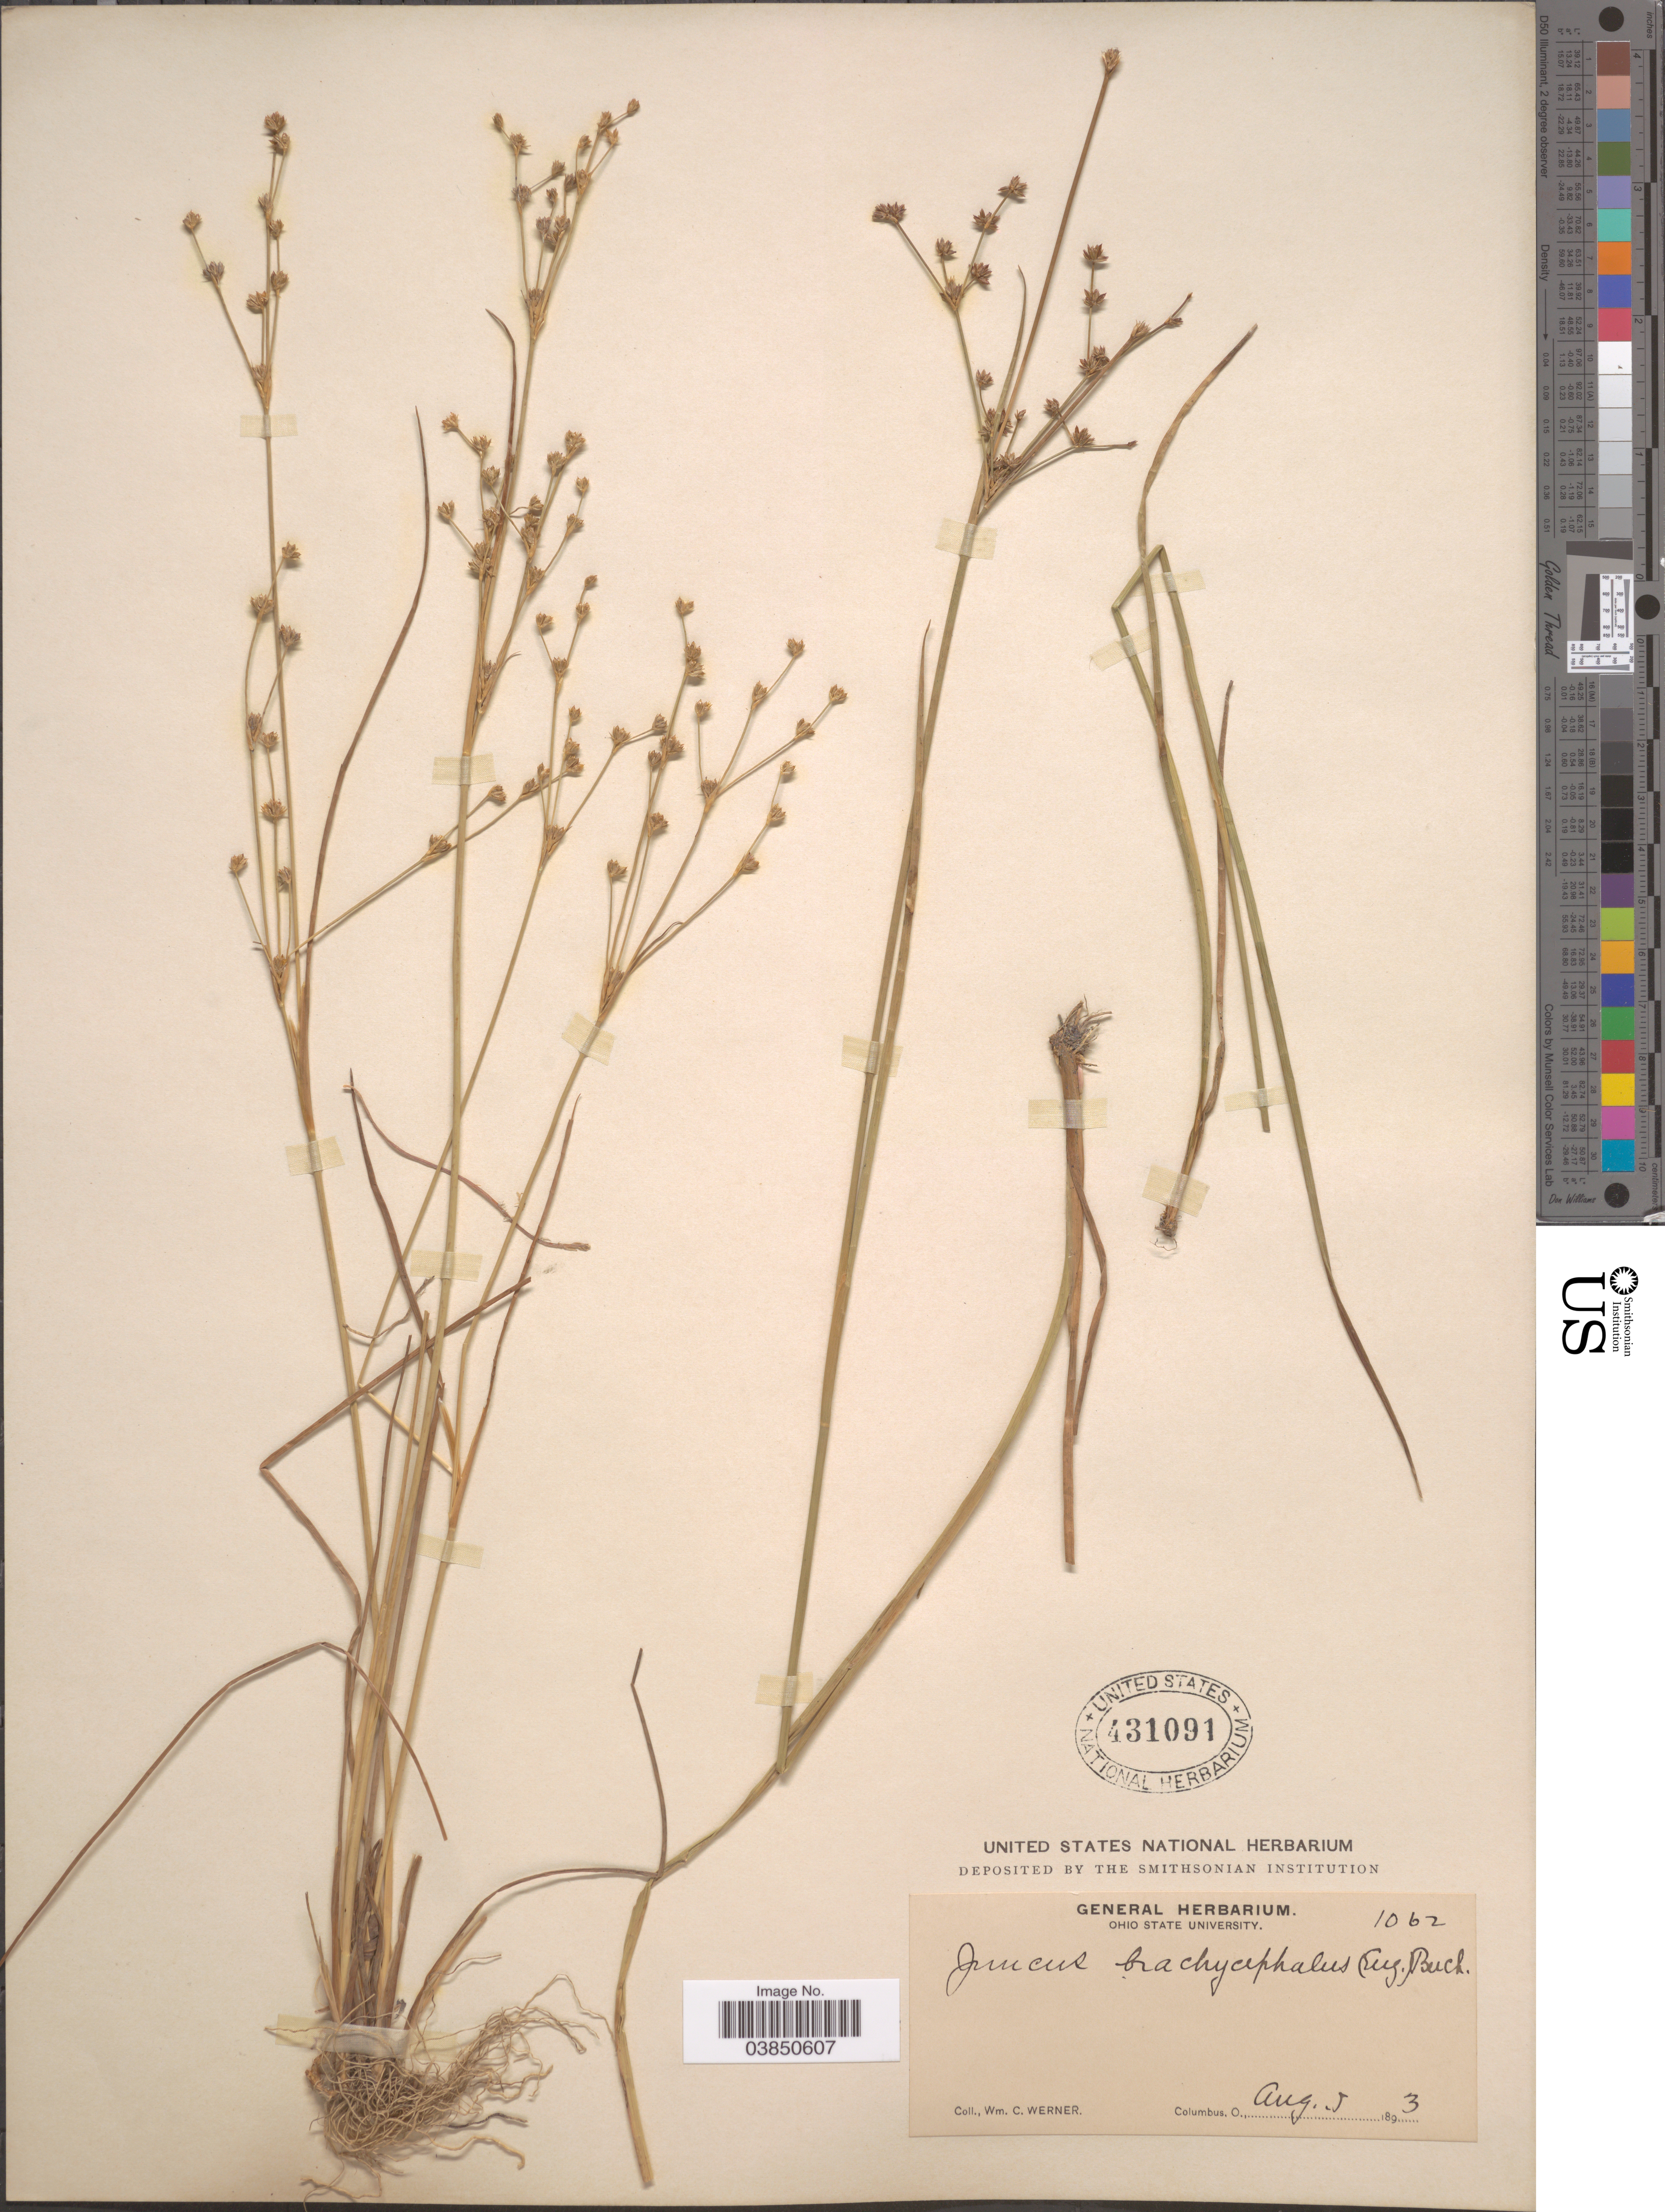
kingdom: Plantae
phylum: Tracheophyta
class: Liliopsida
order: Poales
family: Juncaceae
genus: Juncus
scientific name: Juncus brachycephalus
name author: (Engelm.) Buchenau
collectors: W. Werner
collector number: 1062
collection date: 1893-08-05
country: United States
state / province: Ohio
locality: Columbus.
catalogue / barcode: US 431091